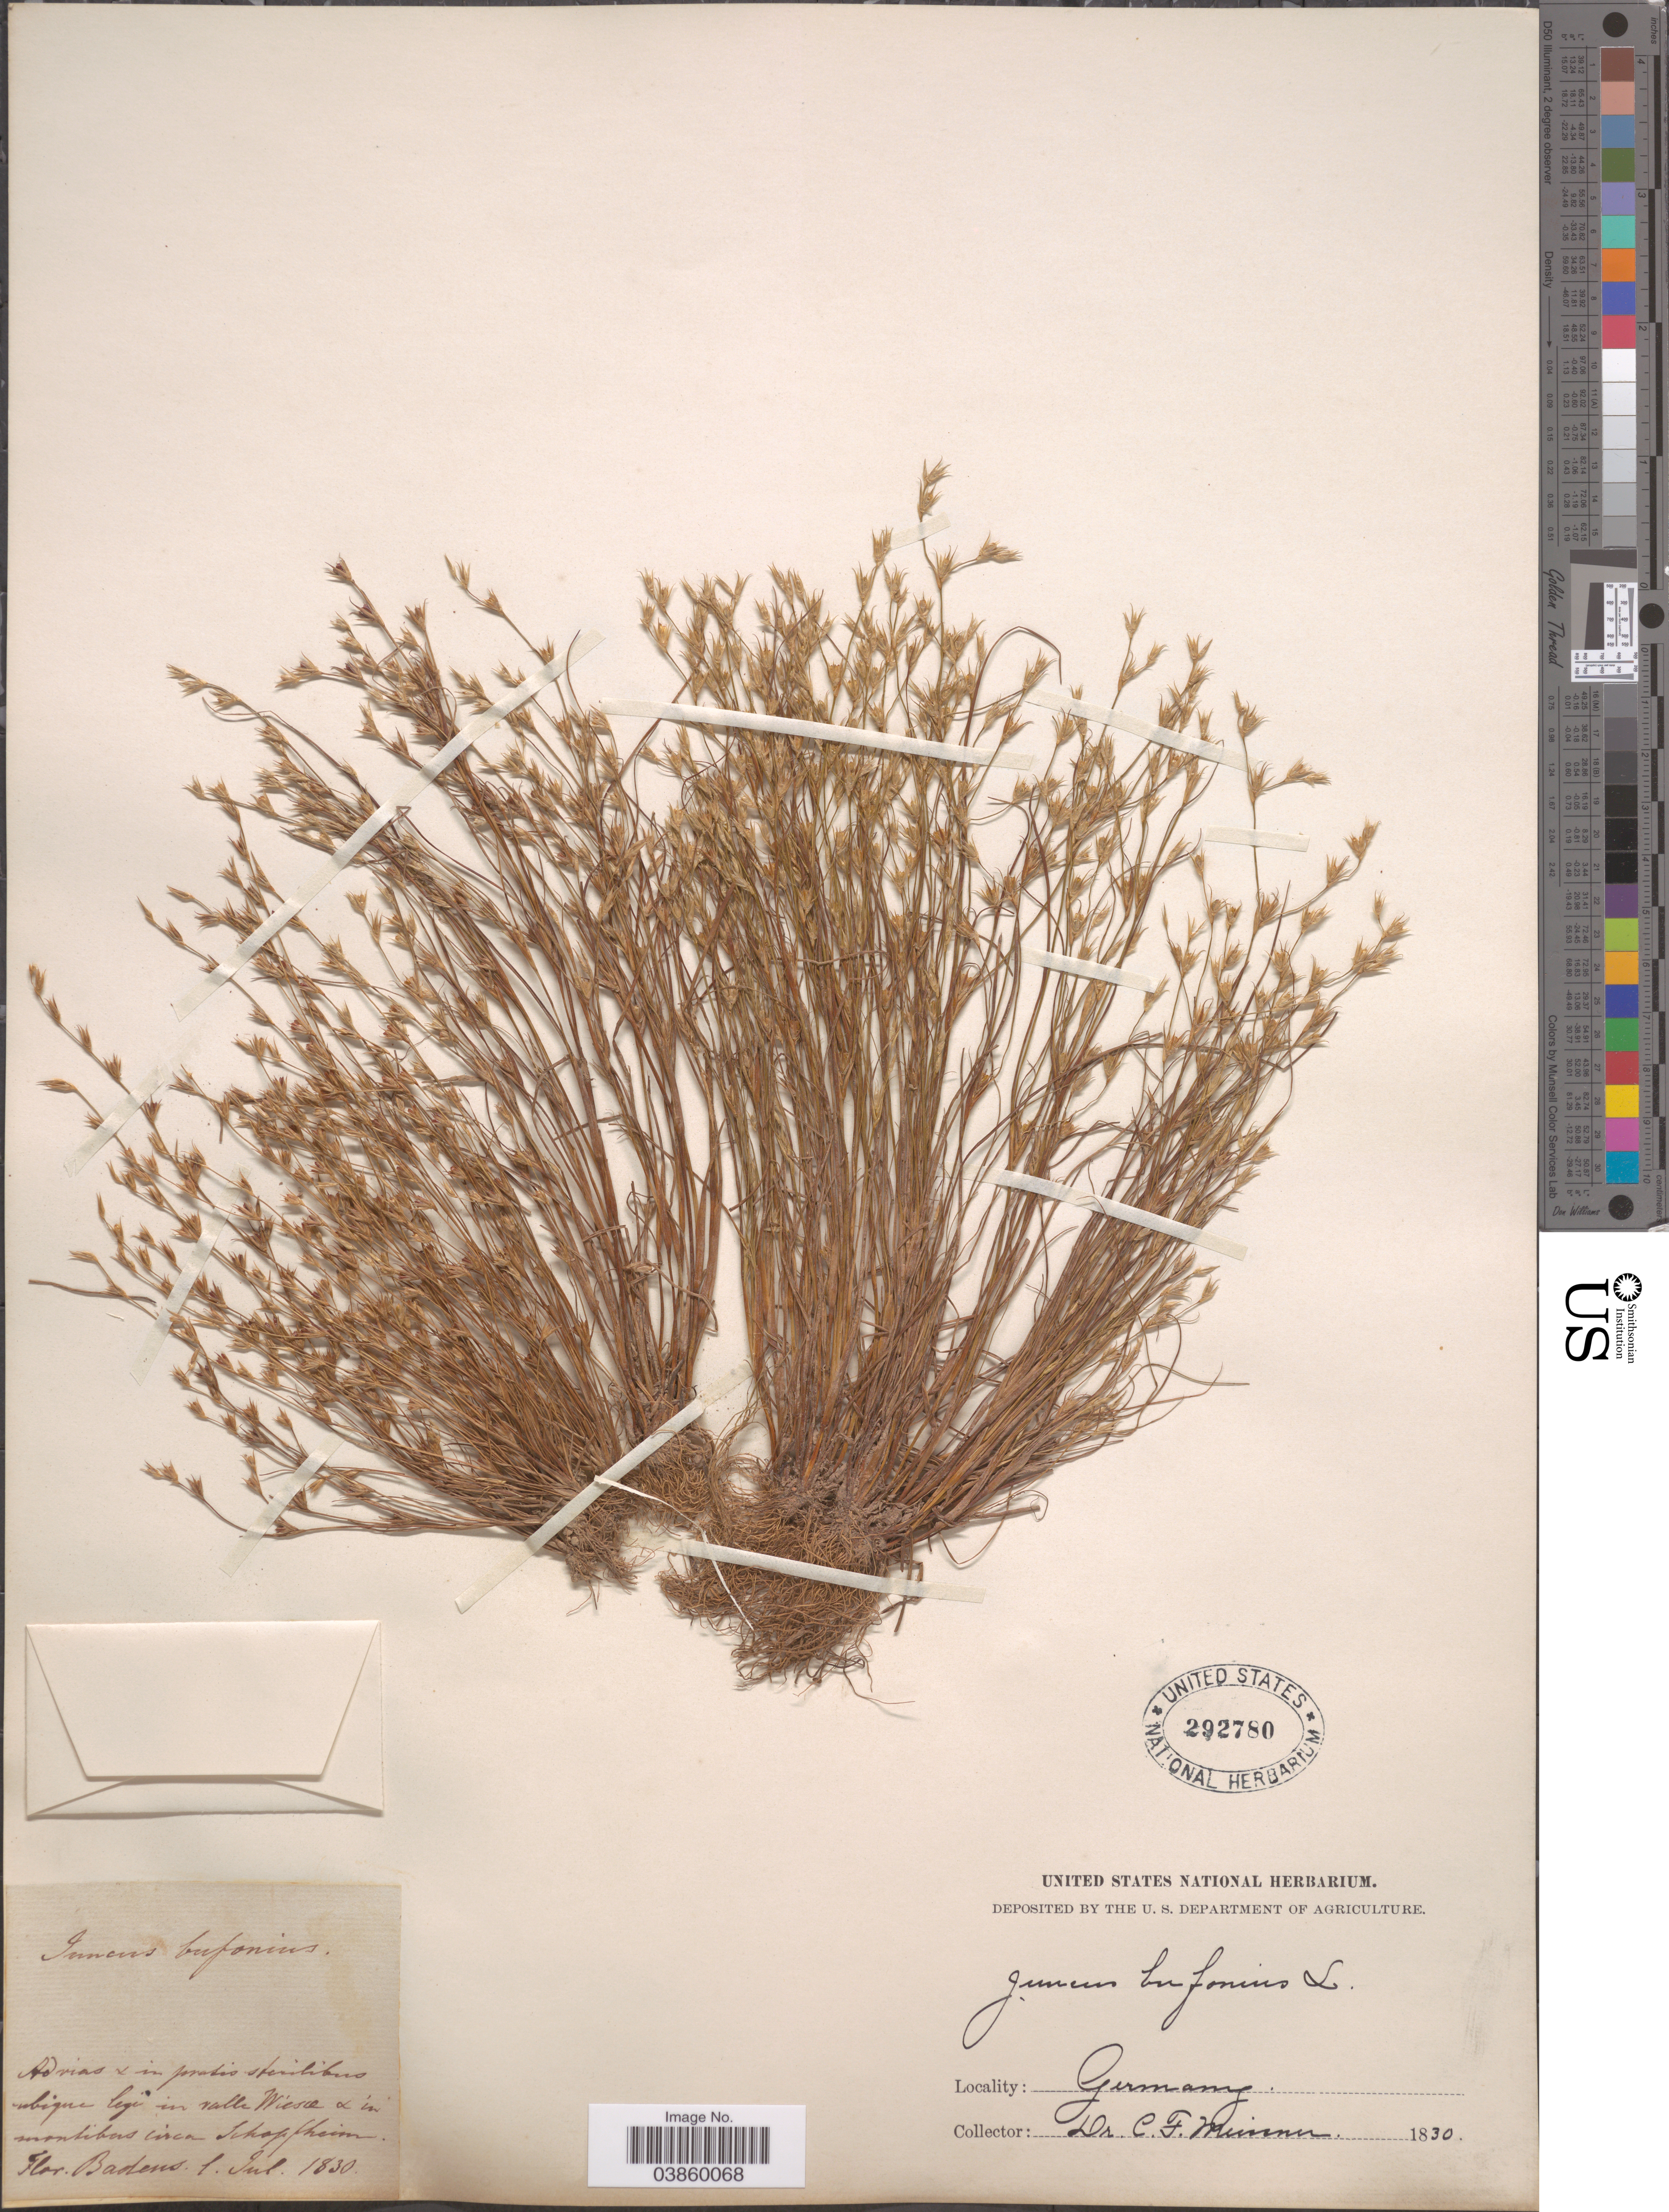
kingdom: Plantae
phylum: Tracheophyta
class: Liliopsida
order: Poales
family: Juncaceae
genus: Juncus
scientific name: Juncus bufonius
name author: L.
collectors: C. F. W. Meissner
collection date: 1830-07-01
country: Germany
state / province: Baden-Württemberg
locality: In montibus circa Schopfheim. Badens.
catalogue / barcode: US 292780